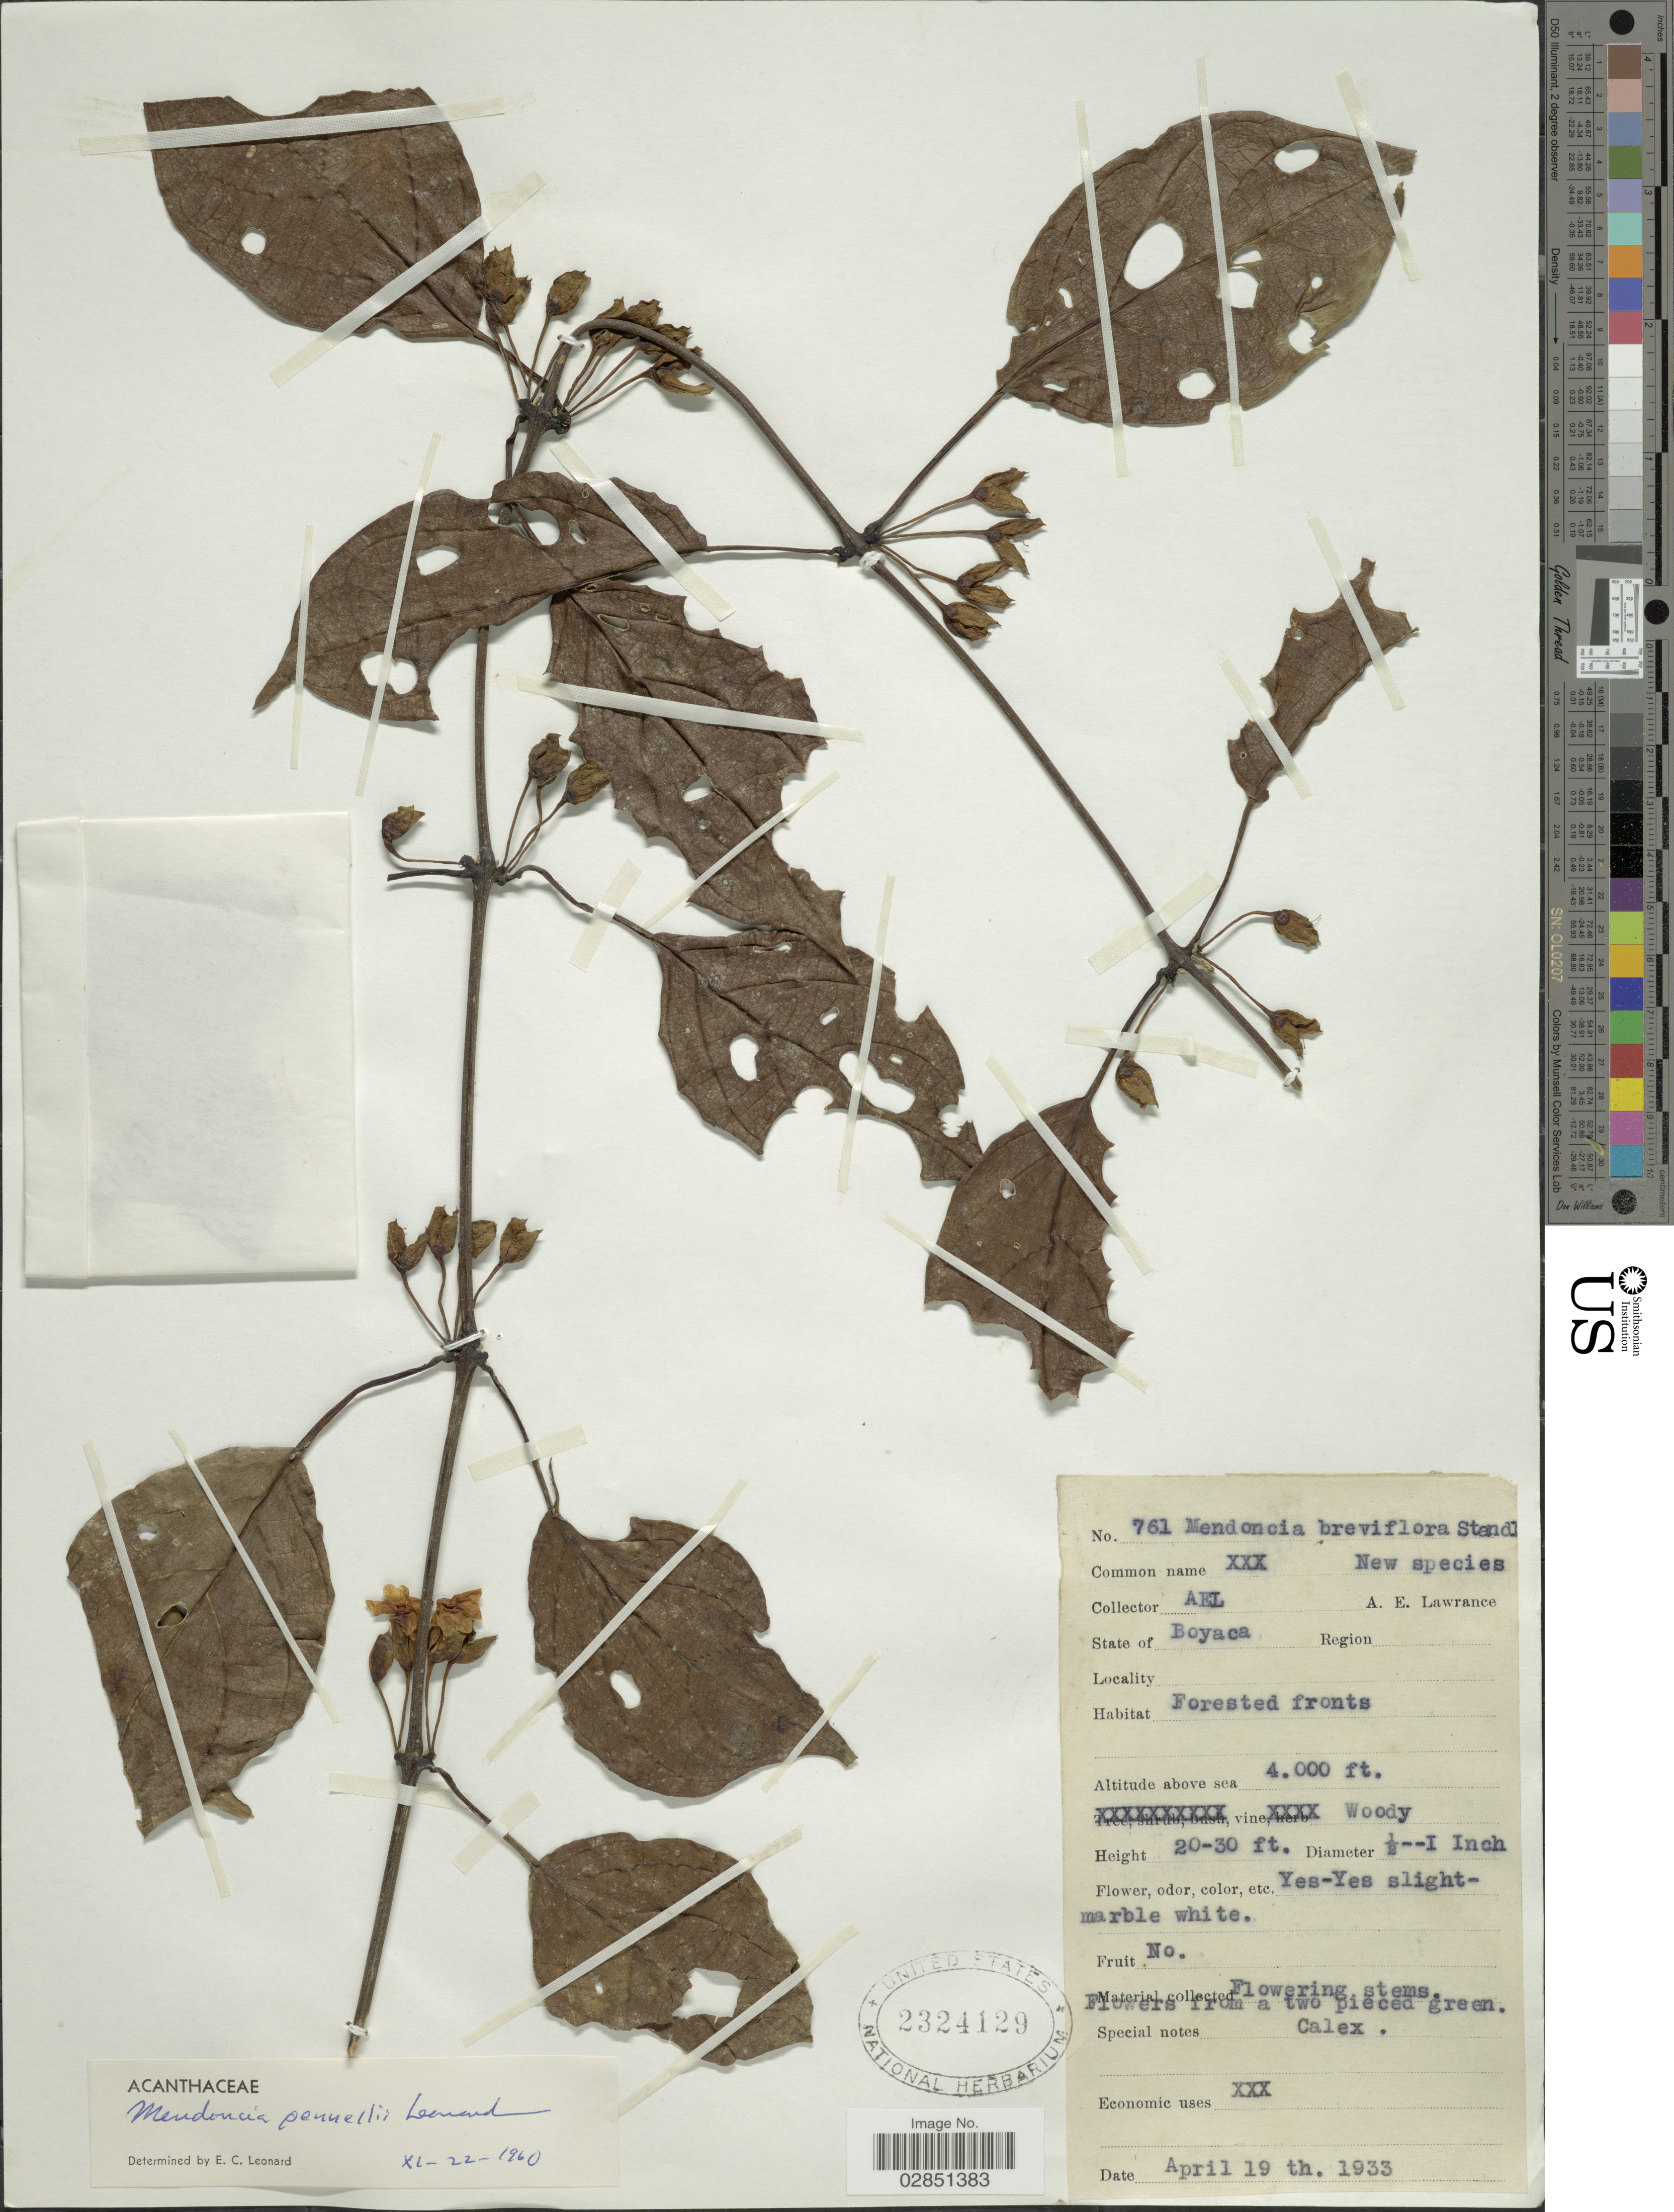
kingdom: Plantae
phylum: Tracheophyta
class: Magnoliopsida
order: Lamiales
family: Acanthaceae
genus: Mendoncia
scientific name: Mendoncia pennellii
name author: Leonard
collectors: A. Lawrance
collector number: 761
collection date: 1933-04-19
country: Colombia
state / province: Boyacá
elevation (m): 1219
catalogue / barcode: US 2324129